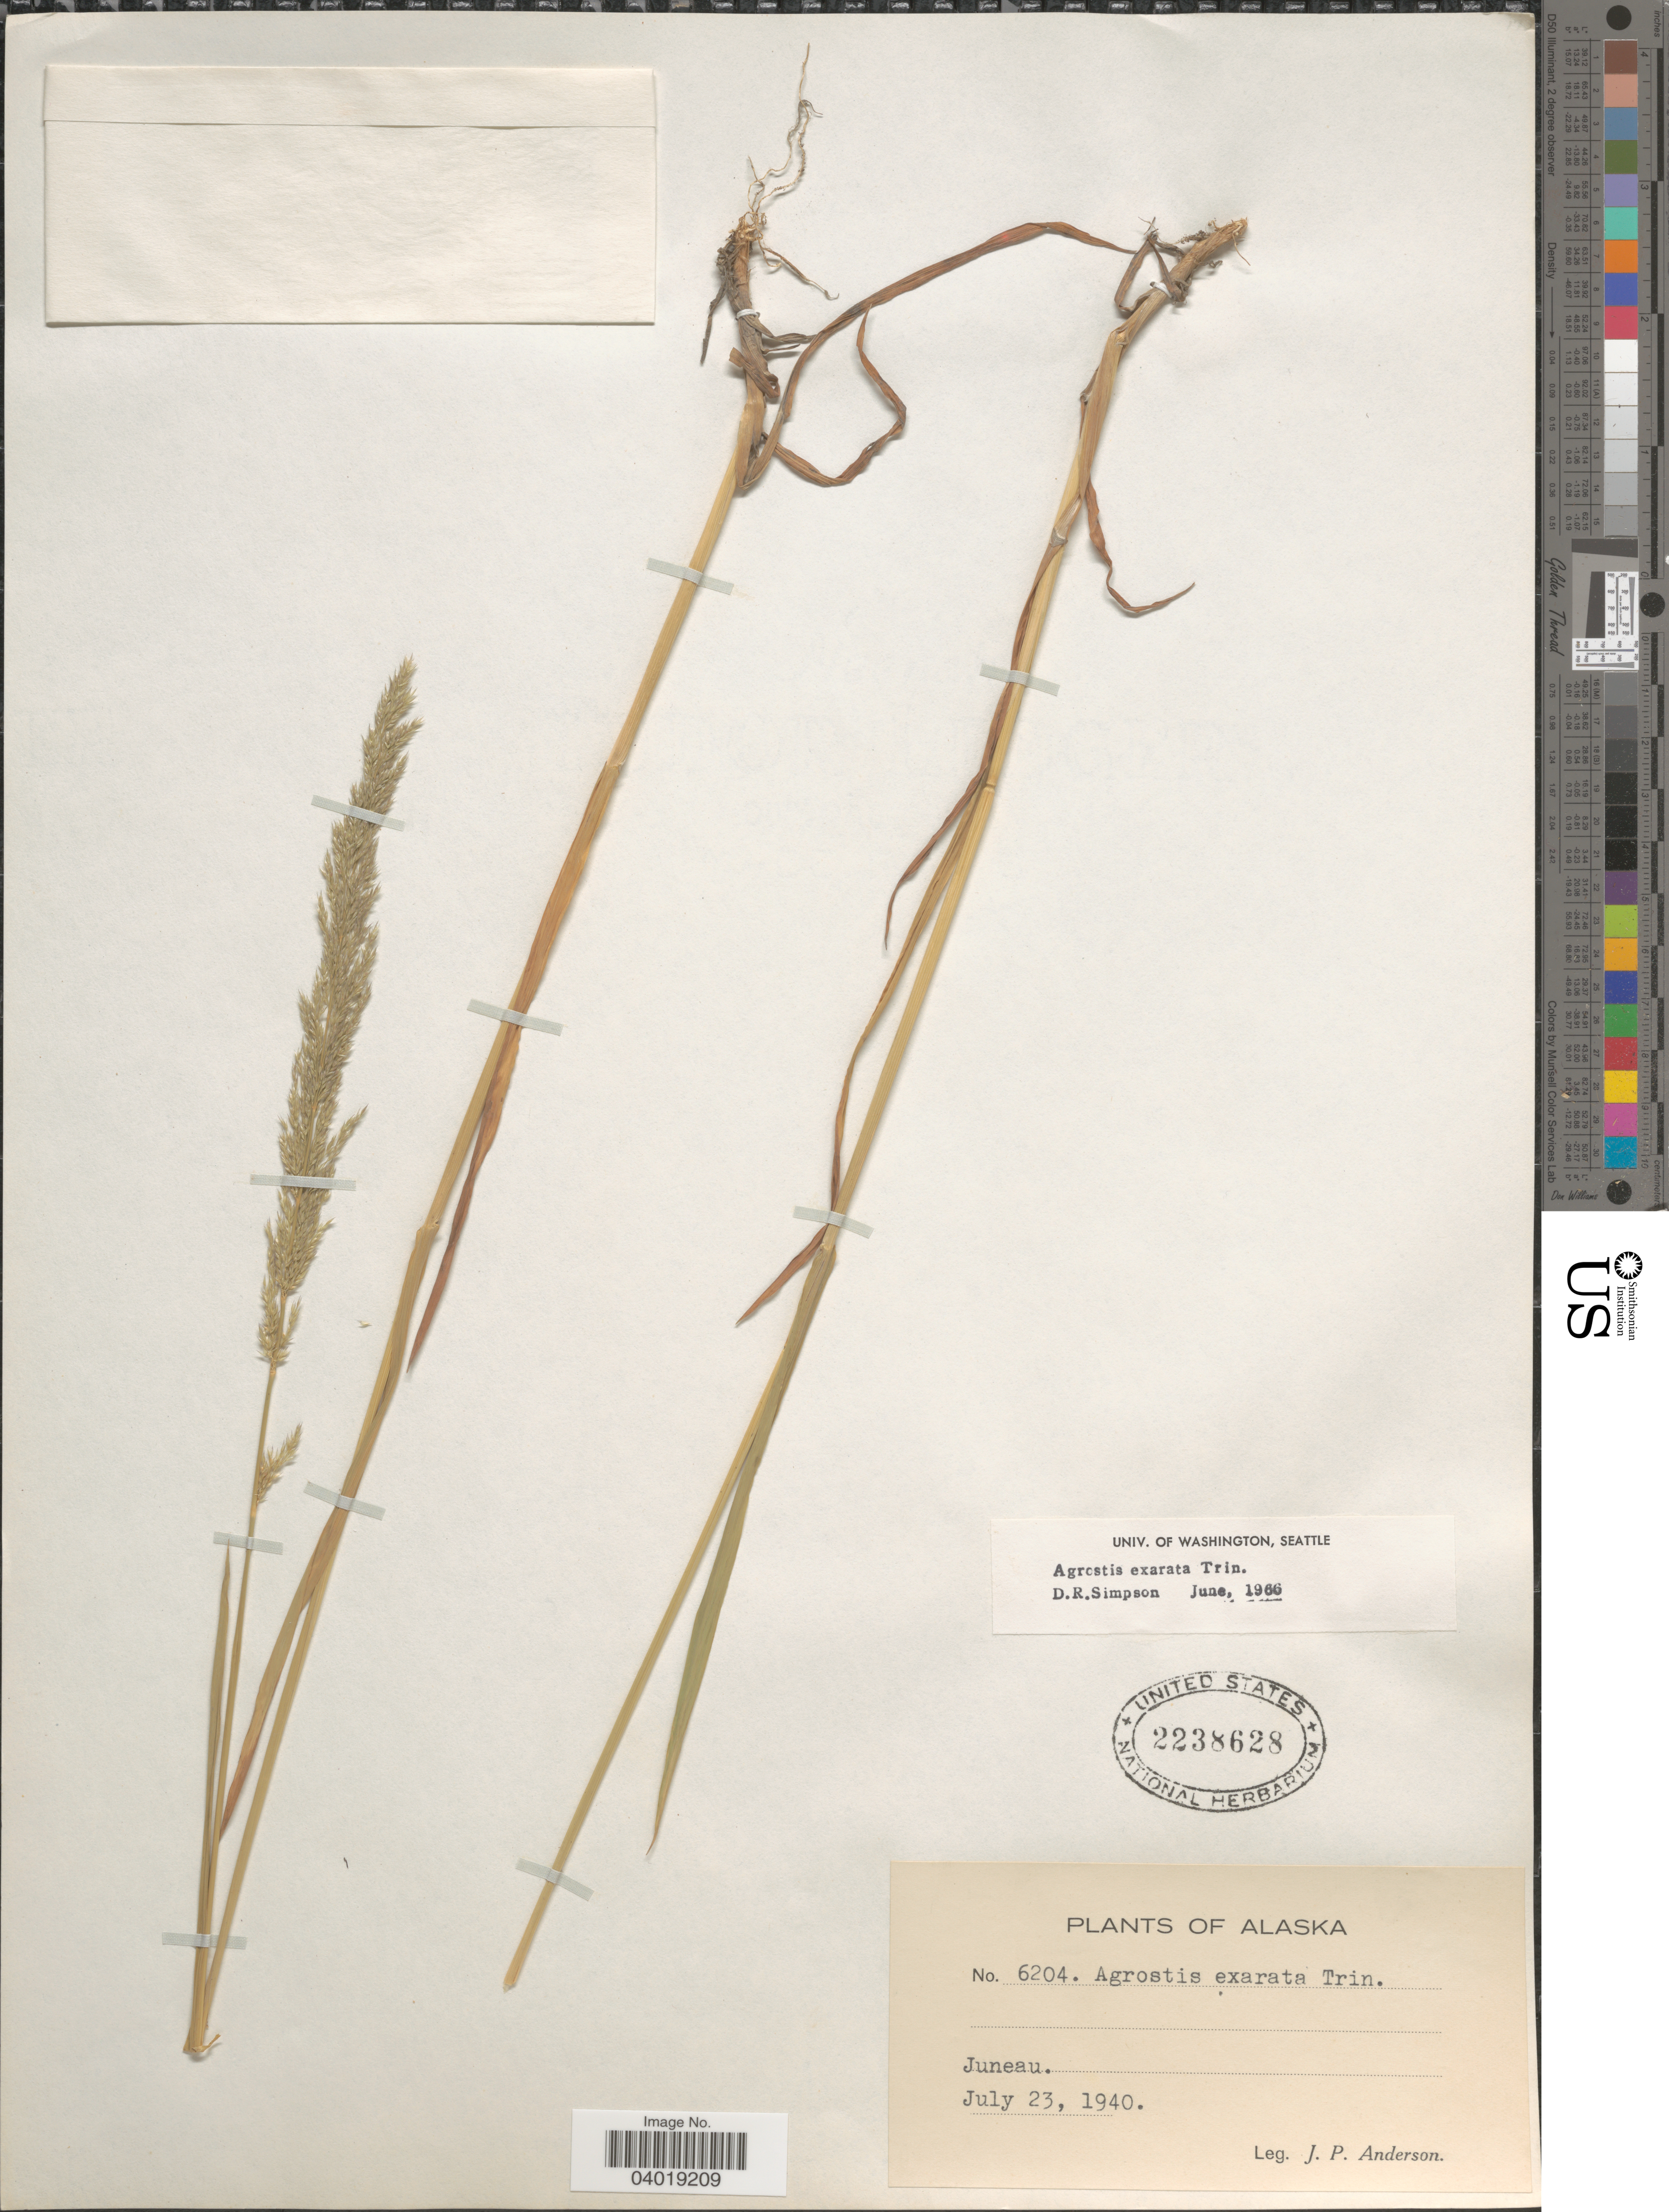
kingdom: Plantae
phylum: Tracheophyta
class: Liliopsida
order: Poales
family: Poaceae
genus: Agrostis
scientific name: Agrostis exarata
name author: Trin.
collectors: J. P. Anderson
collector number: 6204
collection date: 1940-07-23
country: United States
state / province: Alaska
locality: Juneau.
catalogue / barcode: US 2238628